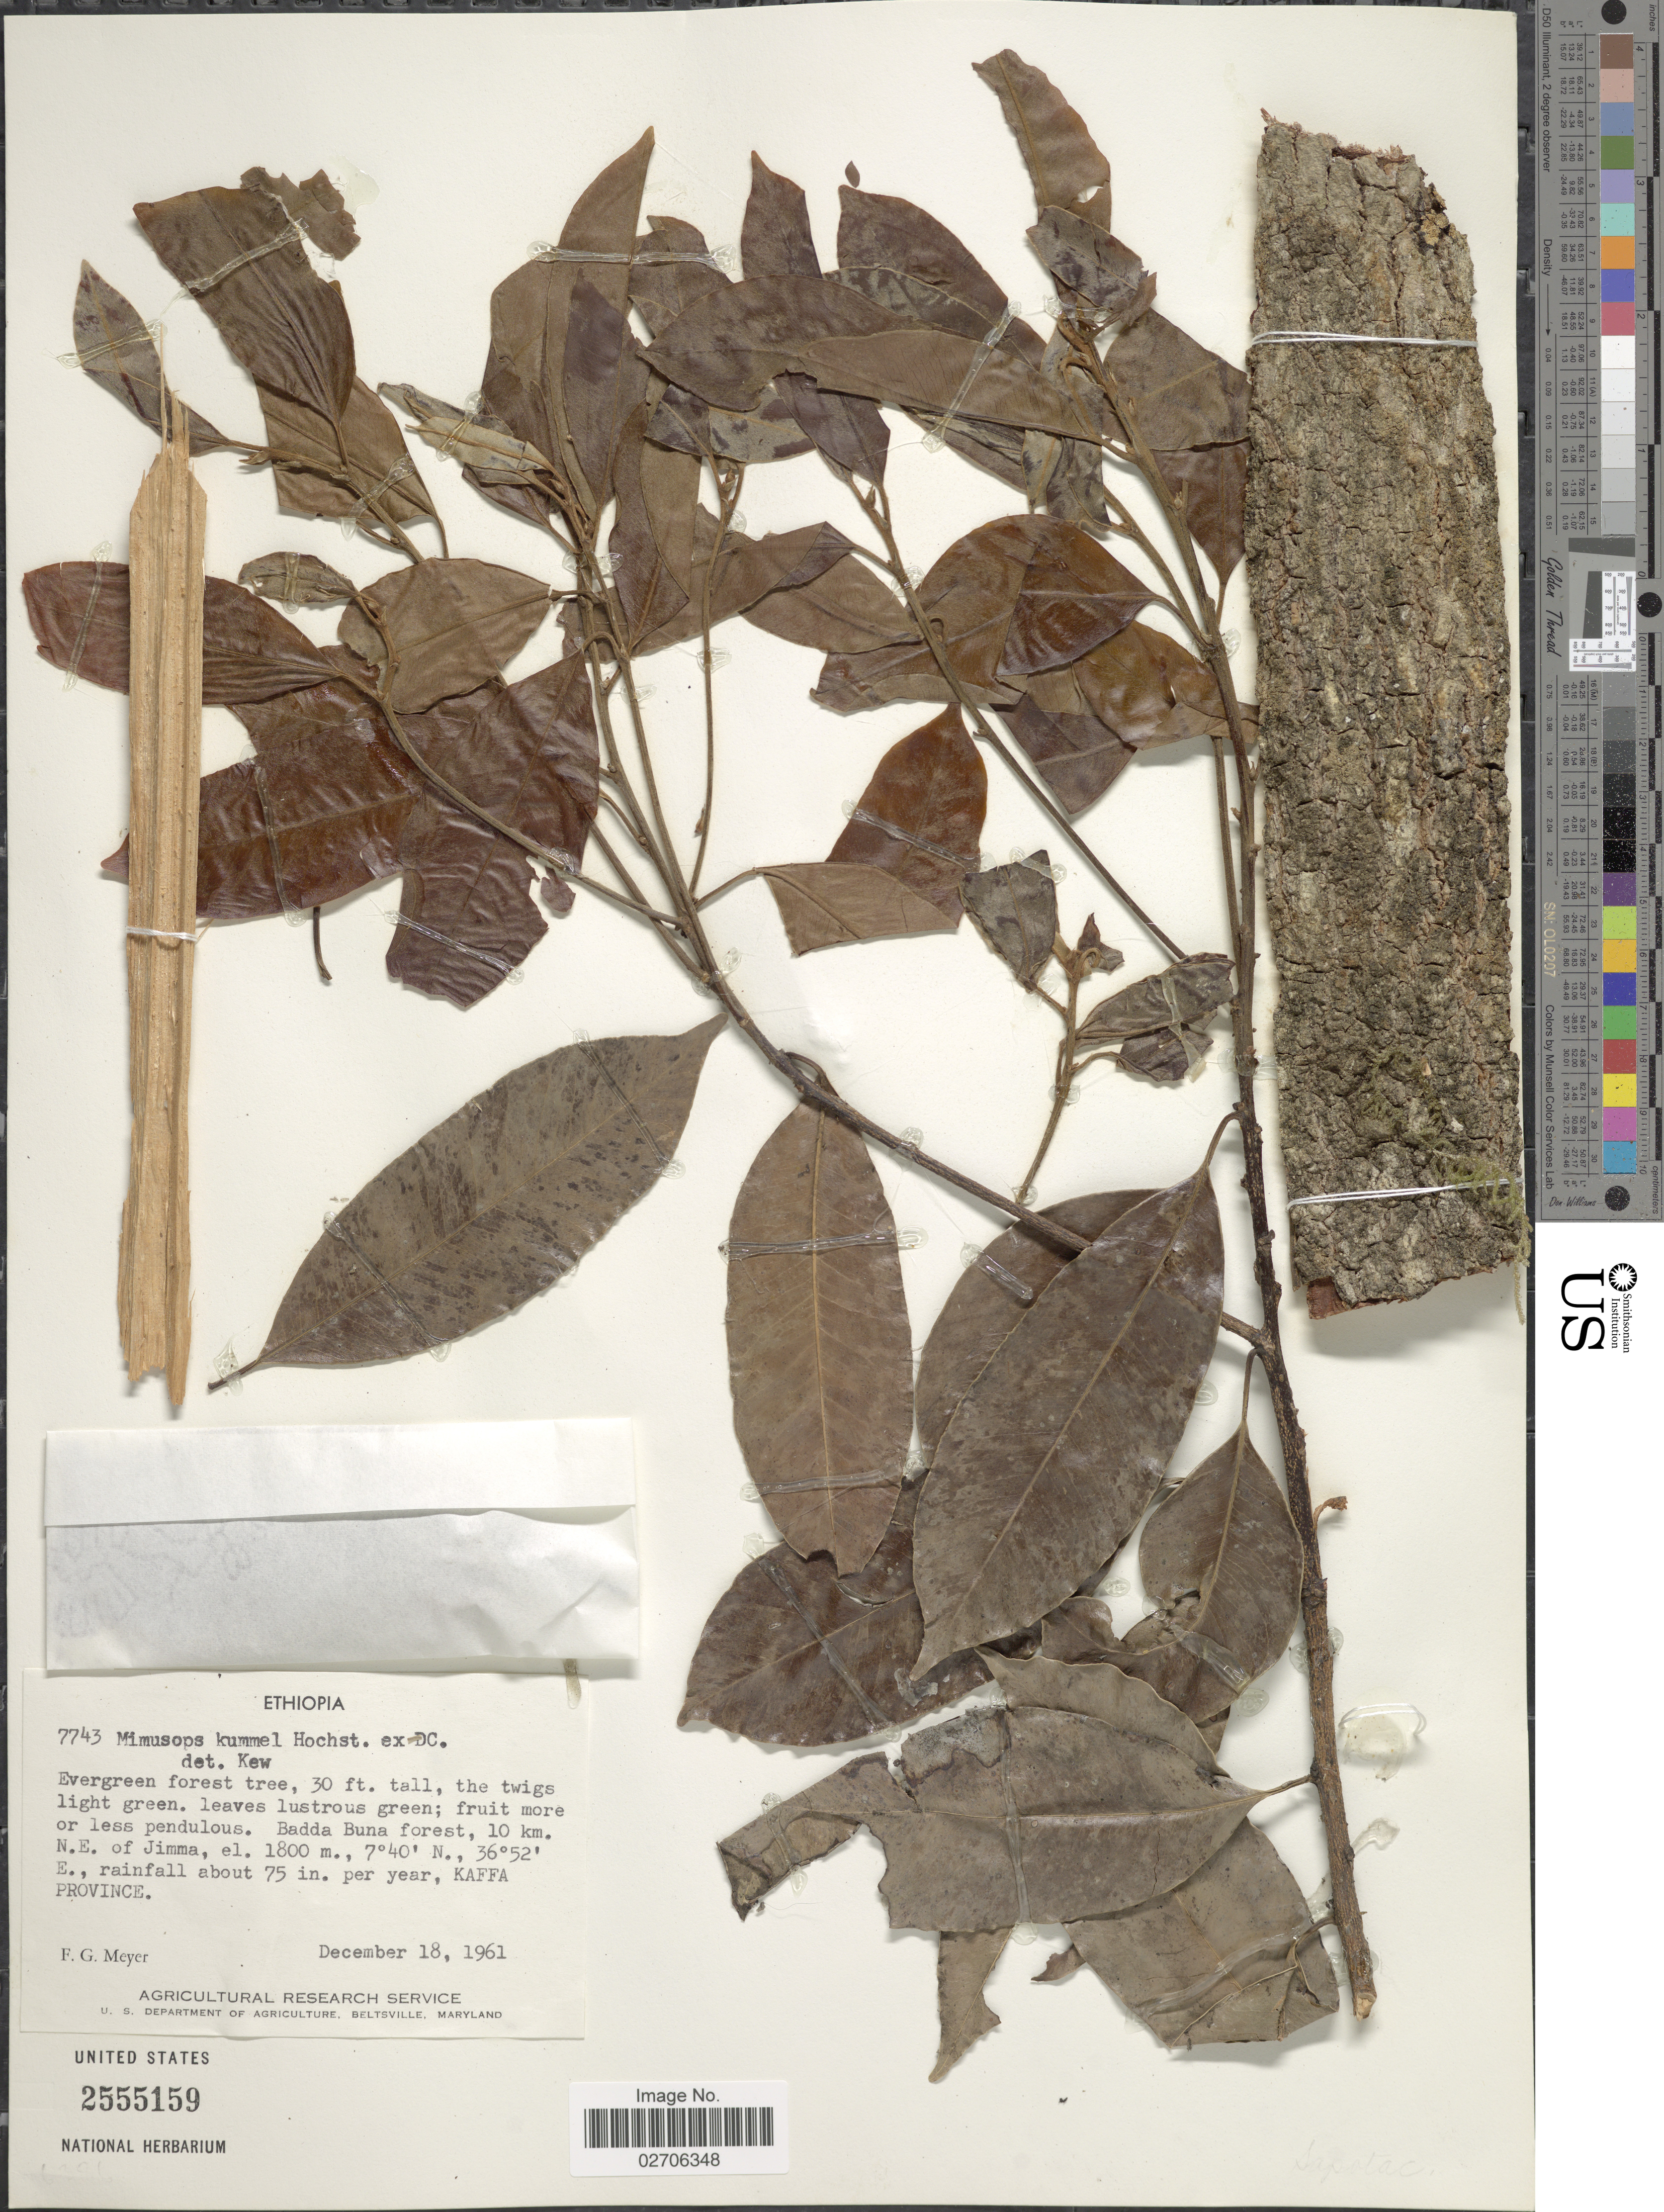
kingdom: Plantae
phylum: Tracheophyta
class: Magnoliopsida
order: Ericales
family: Sapotaceae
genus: Mimusops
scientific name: Mimusops kummel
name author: Hochst. ex A. DC.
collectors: F. G. Meyer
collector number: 7743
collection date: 1961-12-18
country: Ethiopia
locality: Badda Buna forest, 10 km. N.E. of Jimma. Kaffa Province.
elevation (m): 1800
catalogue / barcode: US 2555159